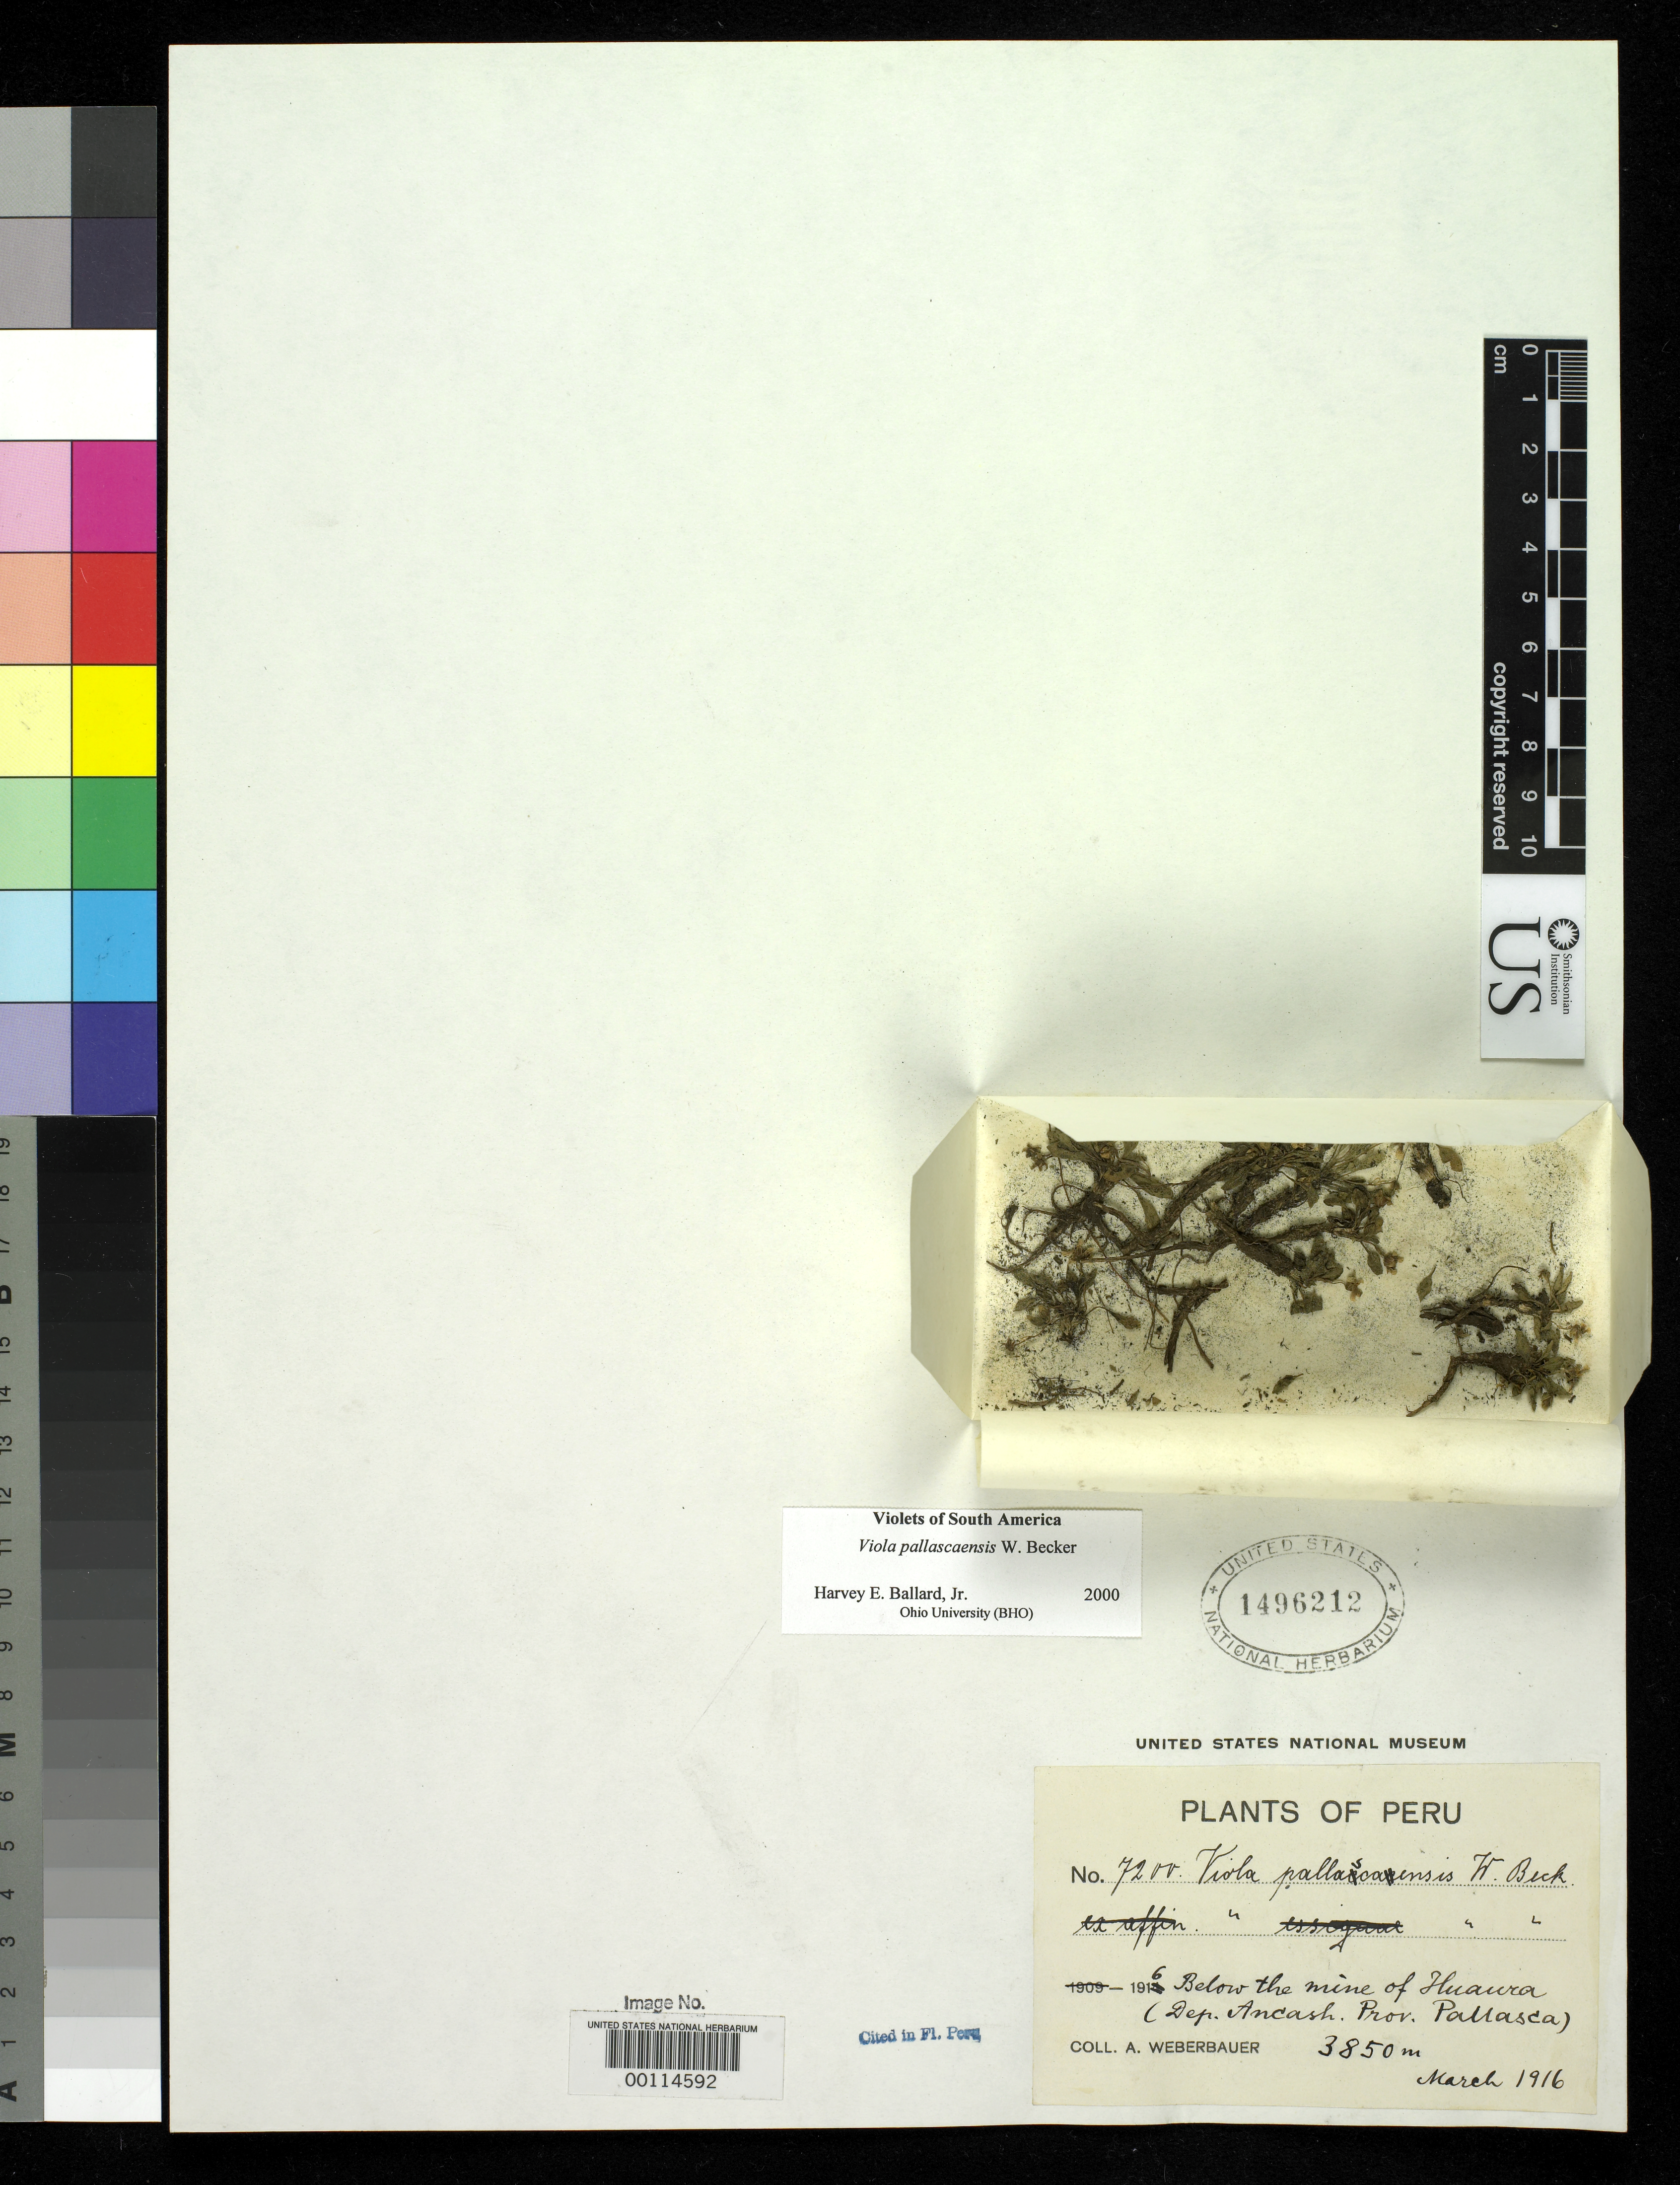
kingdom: Plantae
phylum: Tracheophyta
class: Magnoliopsida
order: Malpighiales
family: Violaceae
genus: Viola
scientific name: Viola pallascaensis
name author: W. Becker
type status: Isotype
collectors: A. Weberbauer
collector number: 7200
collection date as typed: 27 Mar 1916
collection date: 1916-03-27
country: Peru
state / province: Ancash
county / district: Pallasca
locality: Huaura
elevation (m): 3850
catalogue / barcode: US 1496212